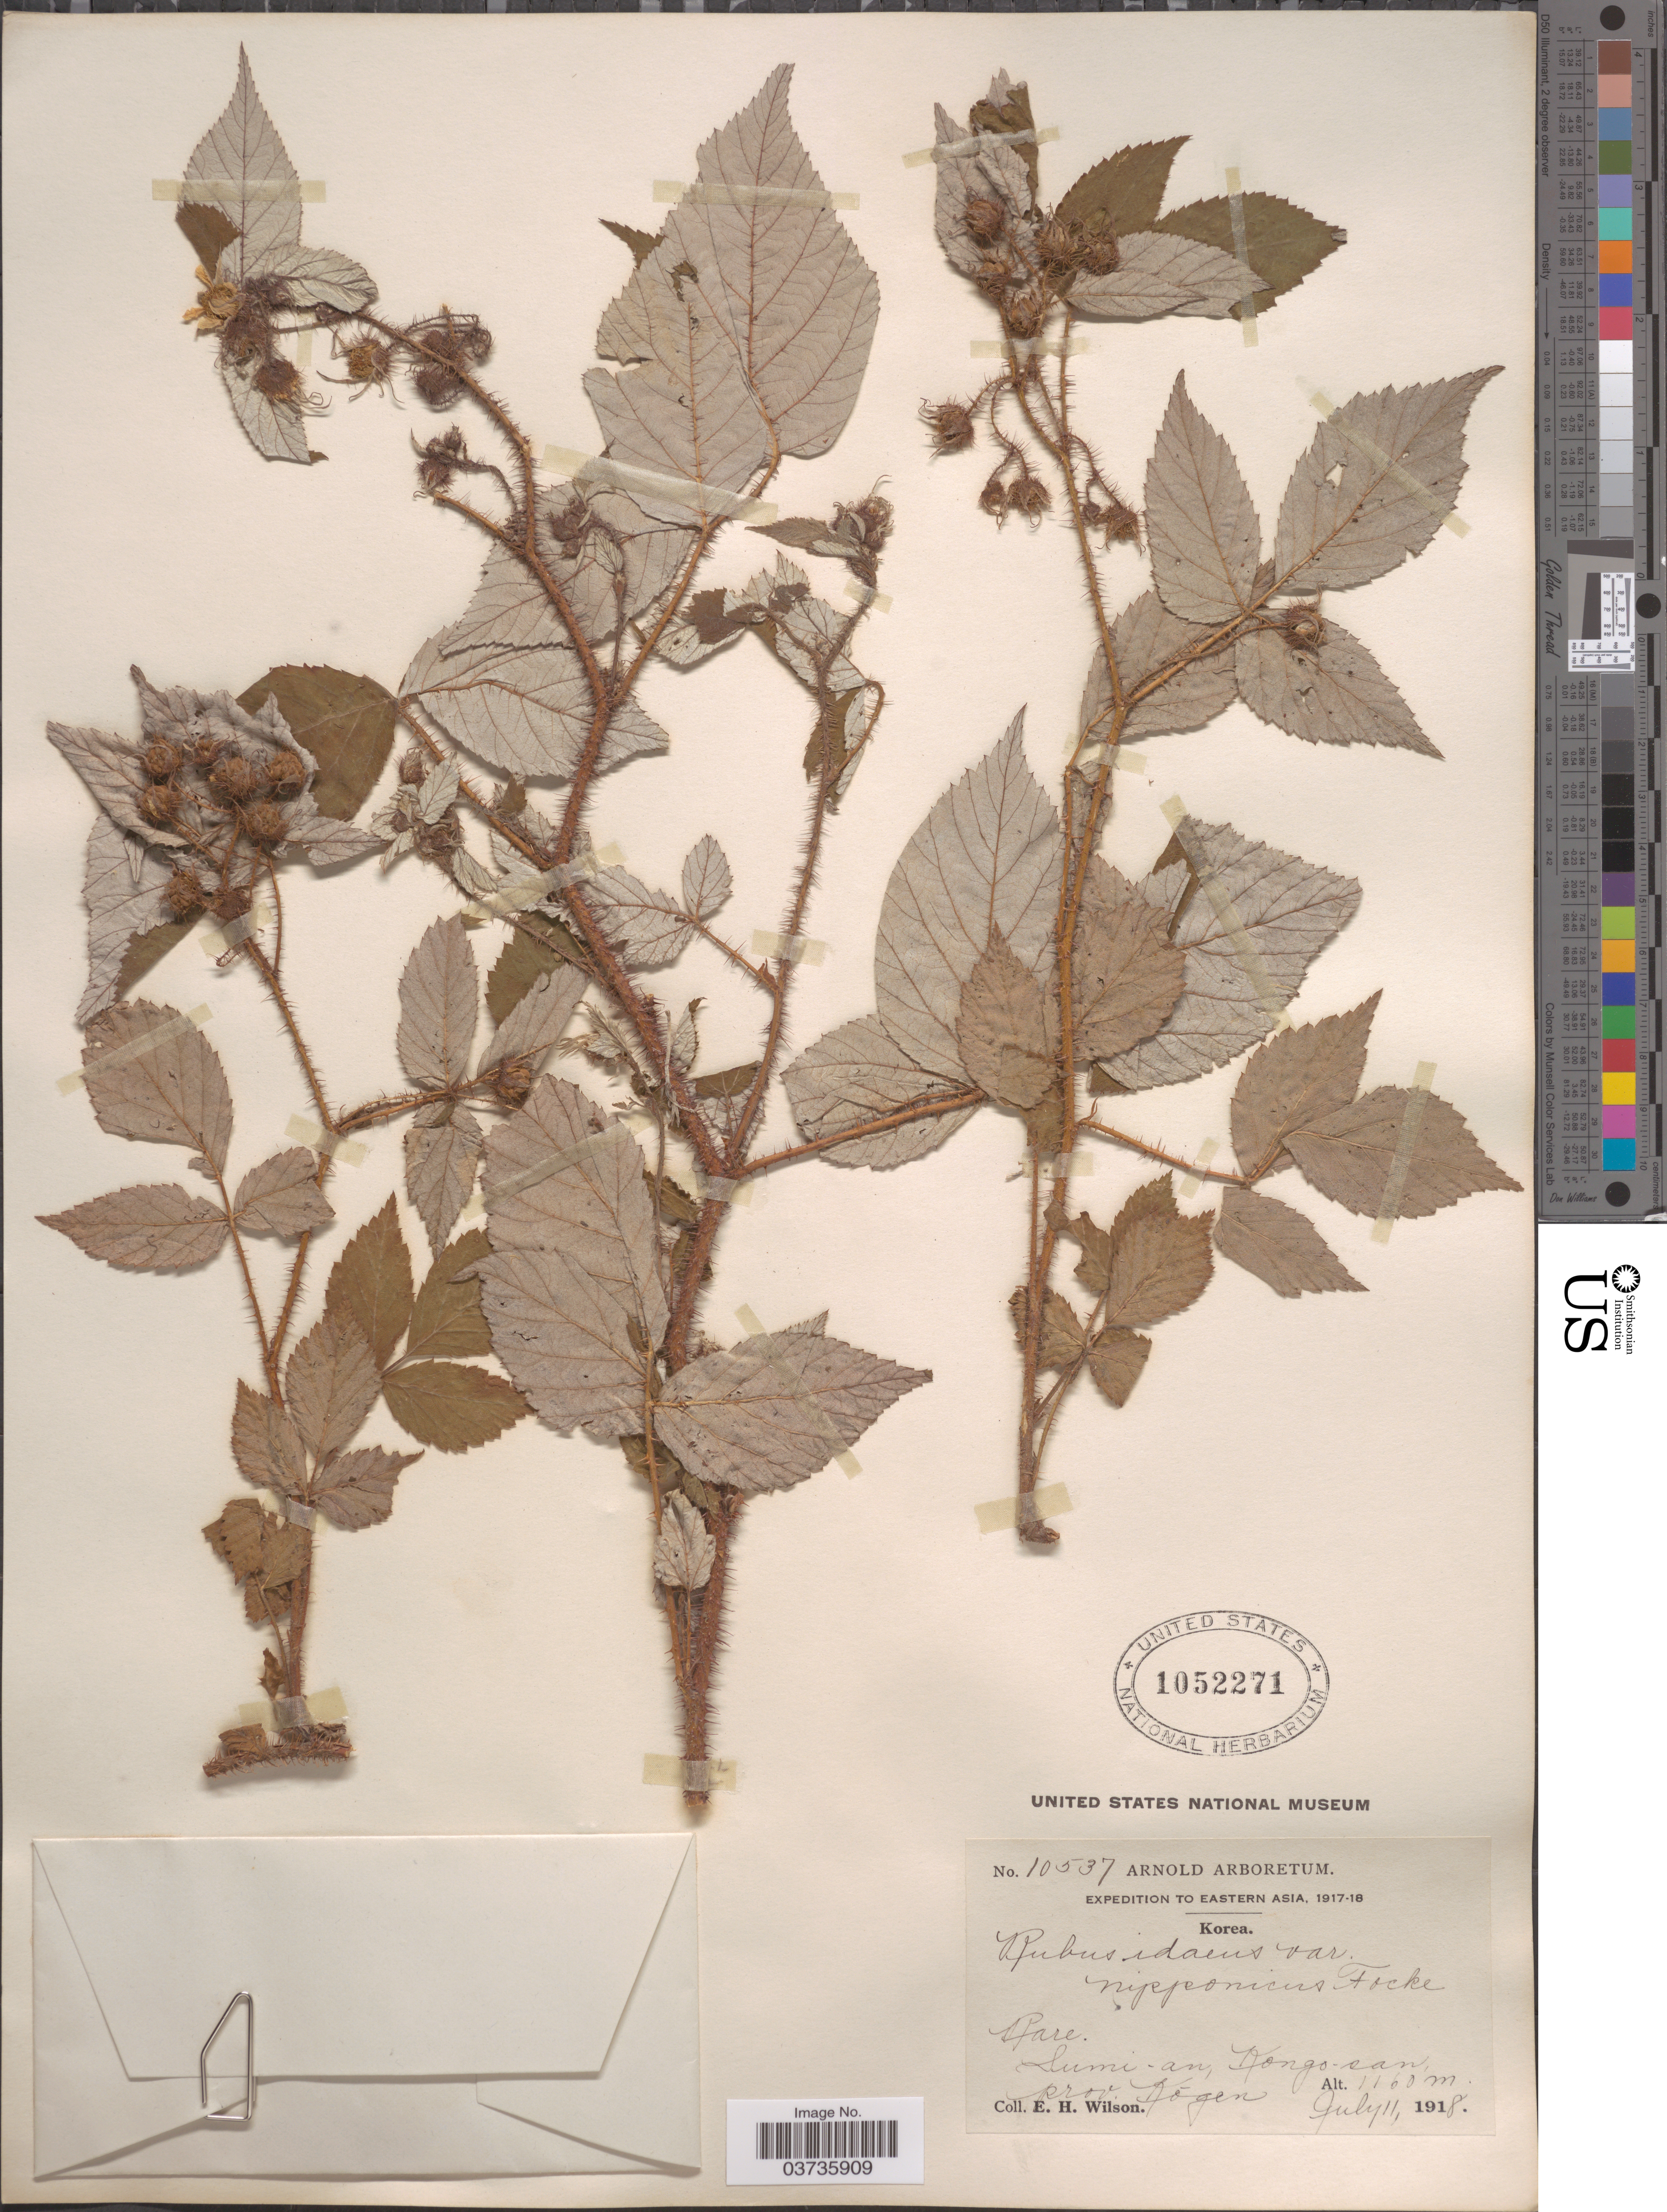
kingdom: Plantae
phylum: Tracheophyta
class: Magnoliopsida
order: Rosales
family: Rosaceae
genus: Rubus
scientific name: Rubus idaeus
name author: L.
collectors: E. Wilson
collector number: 10537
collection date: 1918-07-11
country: North Korea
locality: Korea. Sumi-an, Kongo-san, prov. Kōgen.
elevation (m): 1160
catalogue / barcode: US 1052271